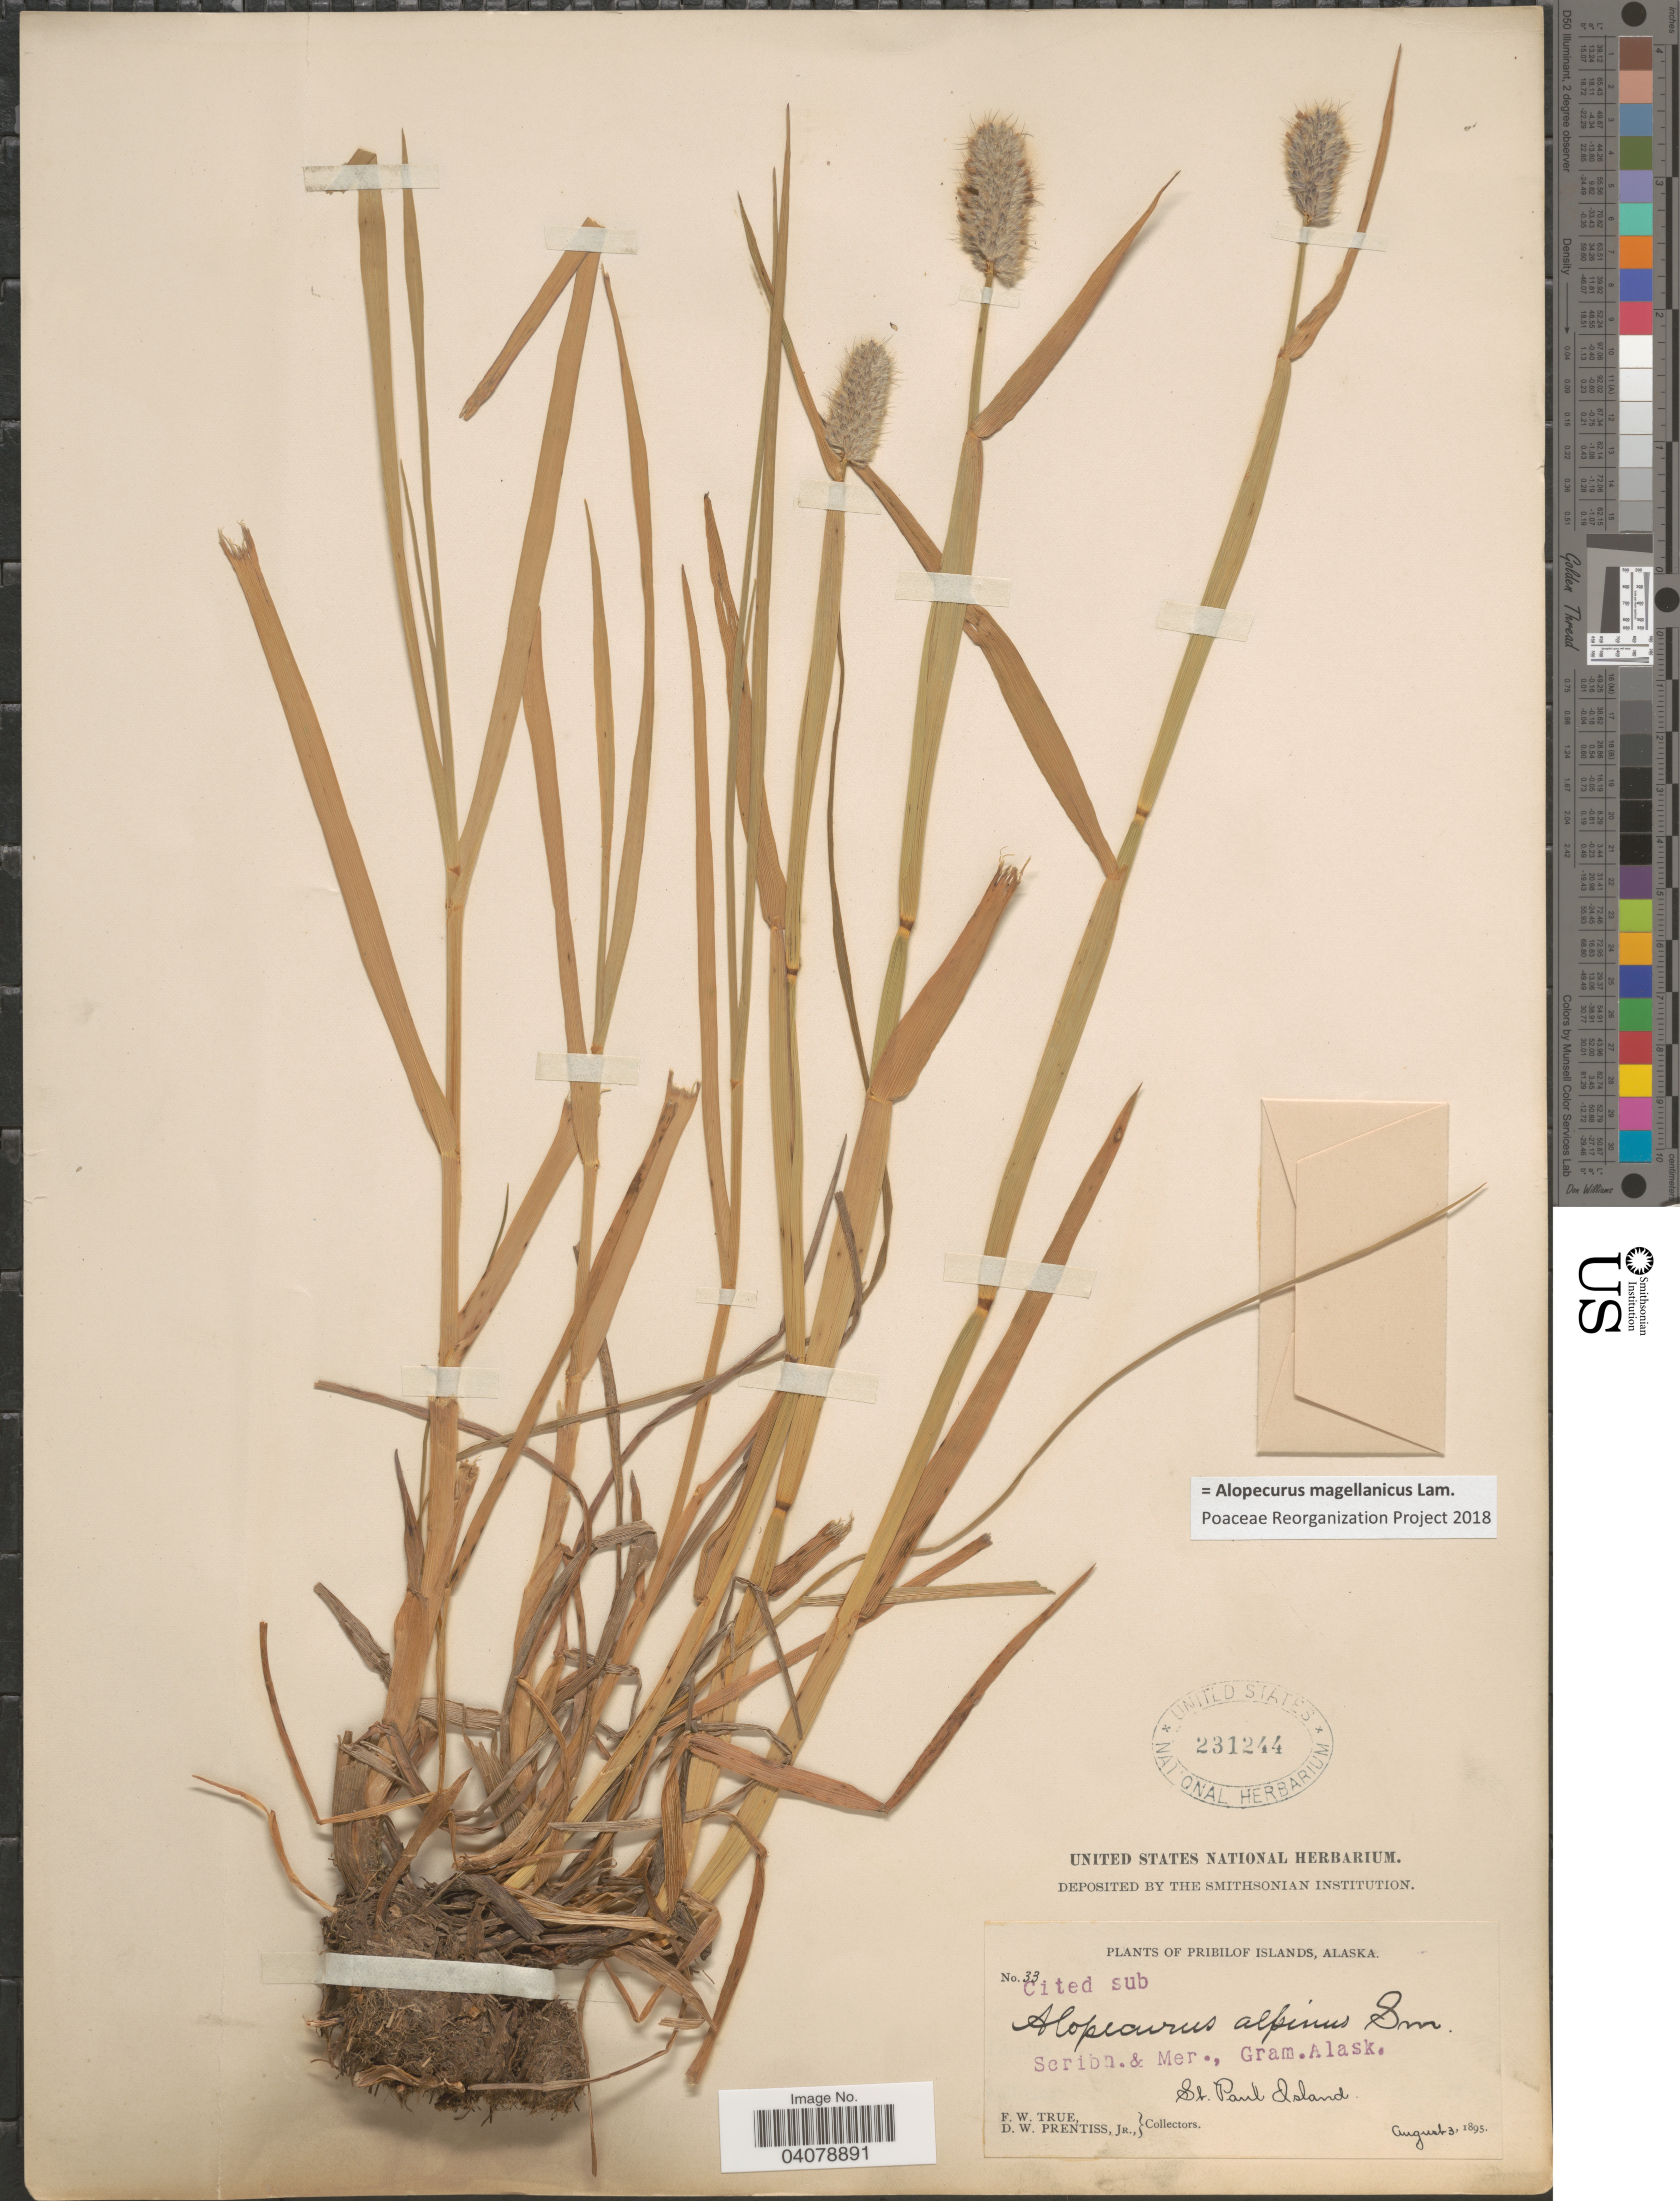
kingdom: Plantae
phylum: Tracheophyta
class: Liliopsida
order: Poales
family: Poaceae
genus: Alopecurus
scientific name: Alopecurus magellanicus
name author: Lam.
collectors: F. True & D. Prentiss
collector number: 33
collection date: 1895-08-03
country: United States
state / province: Alaska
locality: Pribilof Islands. St. Paul Island.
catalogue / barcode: US 231244